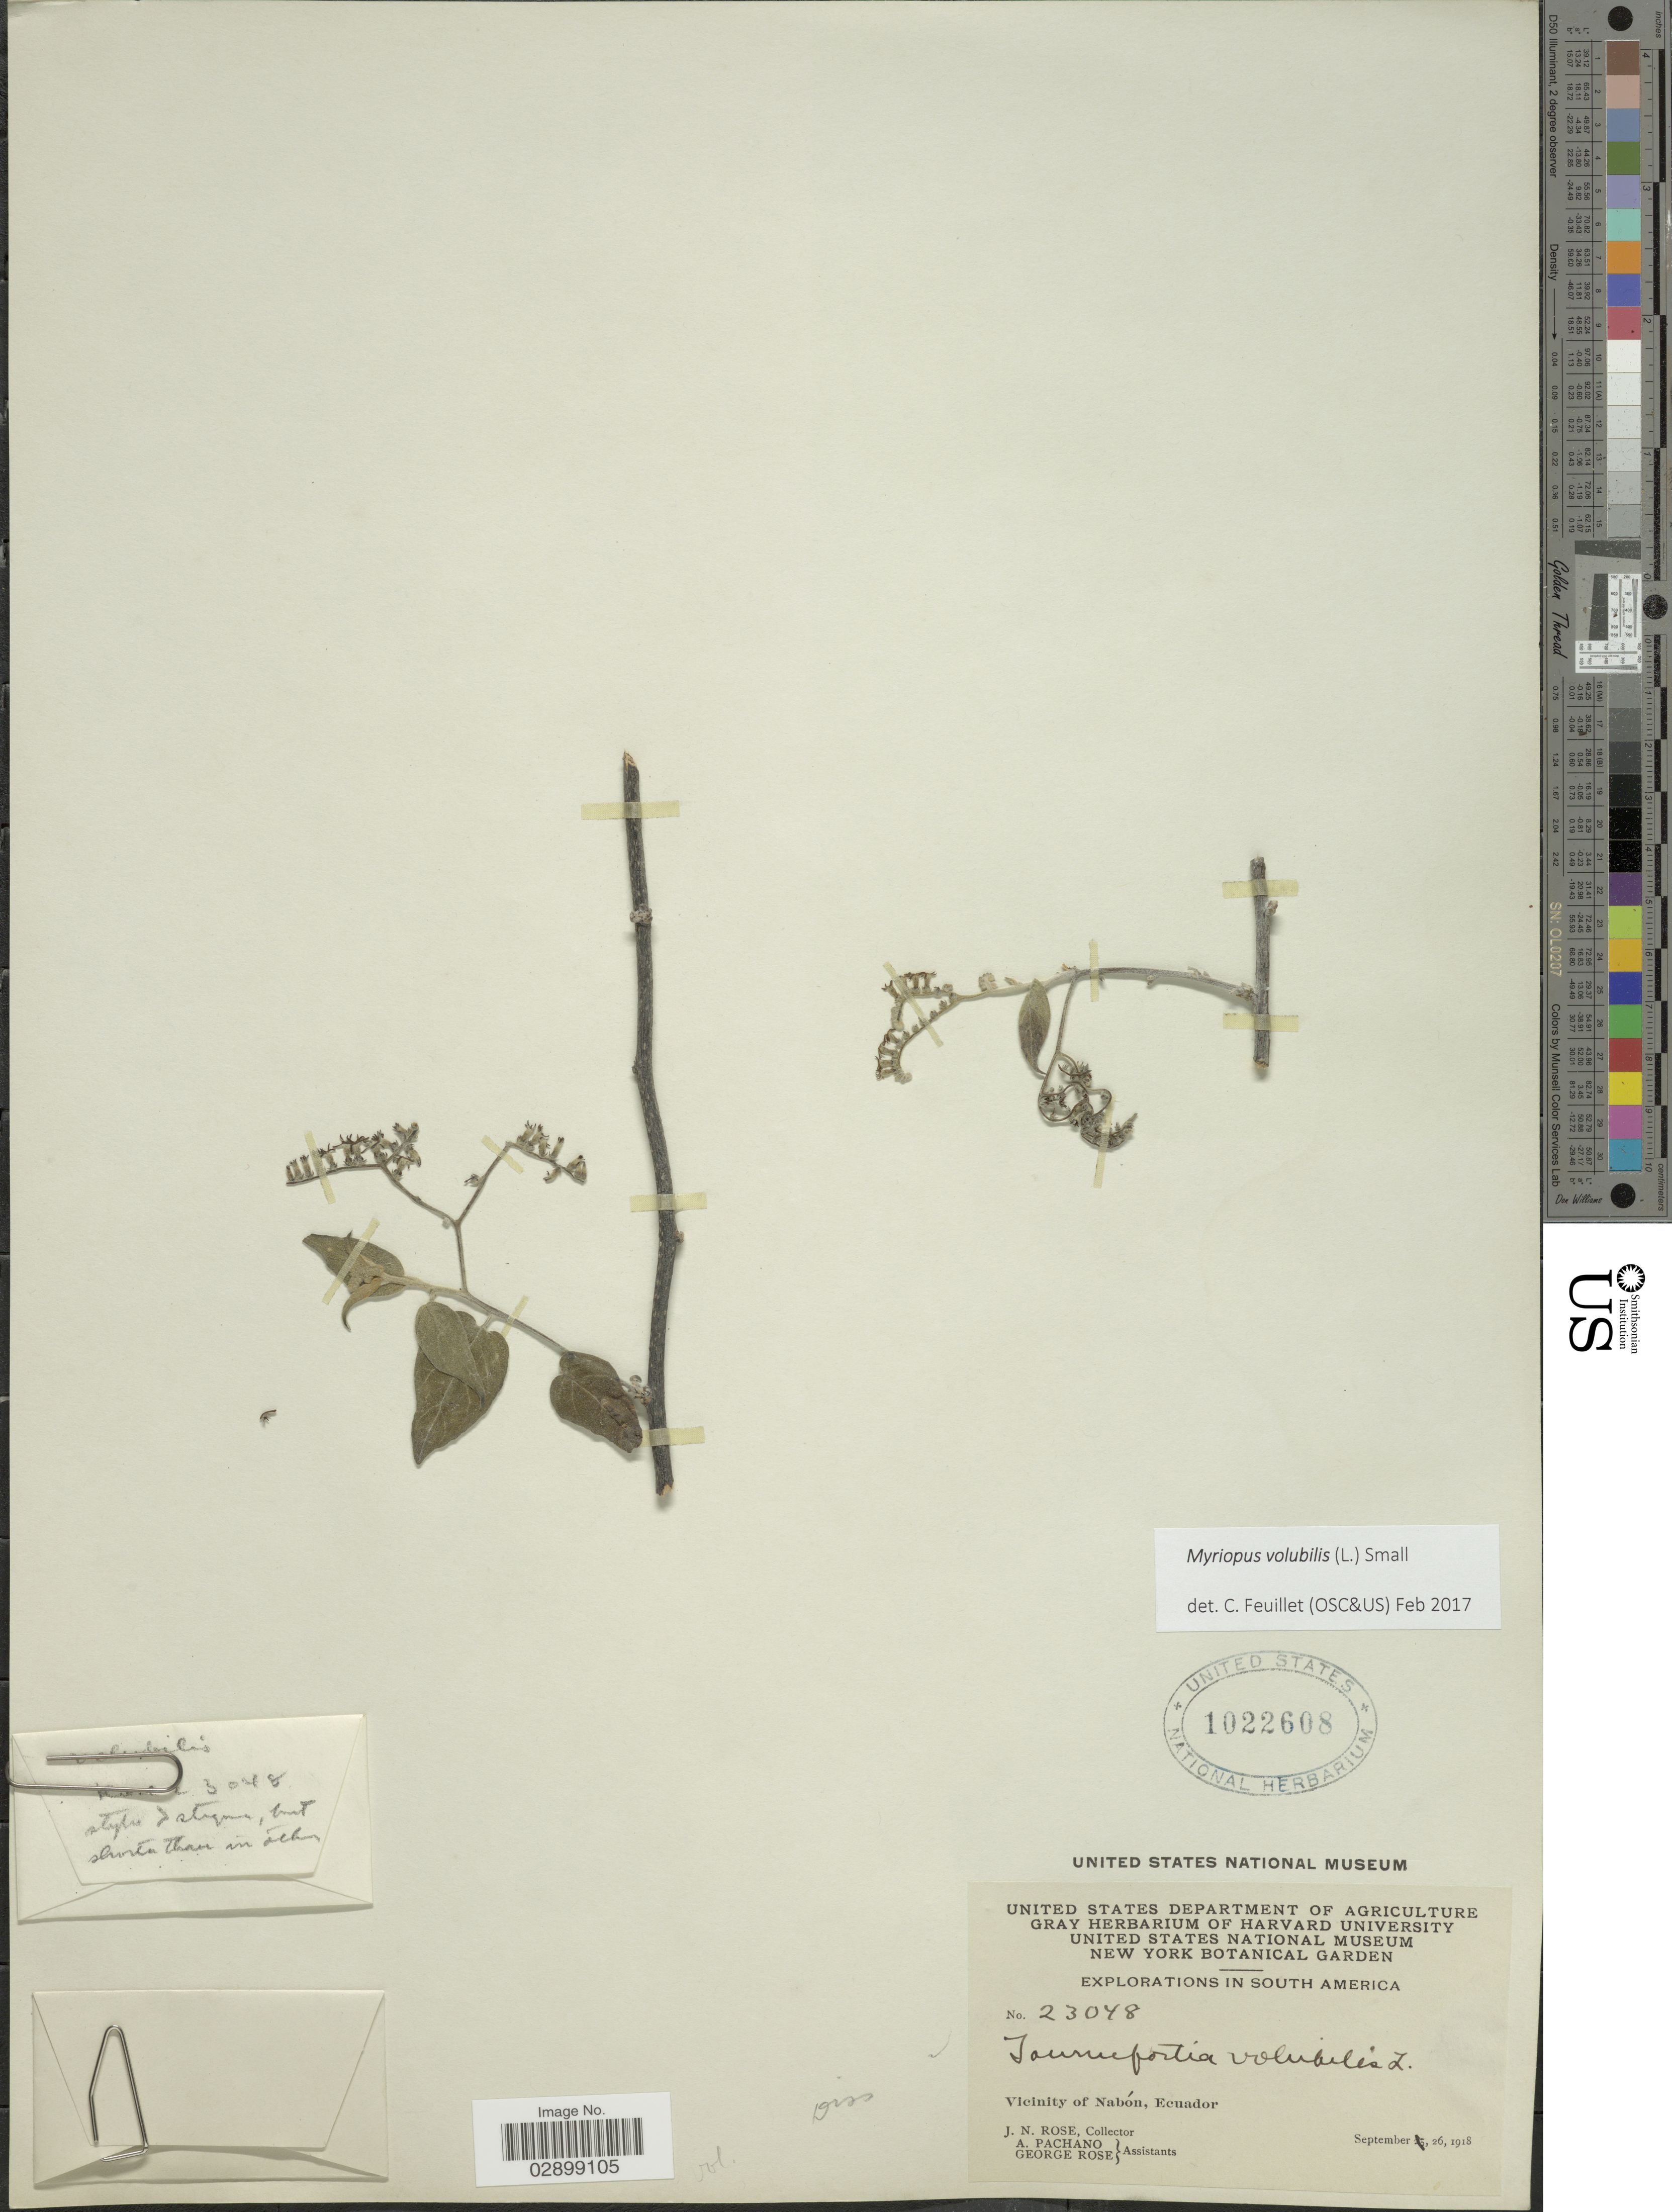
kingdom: Plantae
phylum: Tracheophyta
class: Magnoliopsida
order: Boraginales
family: Heliotropiaceae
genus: Myriopus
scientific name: Myriopus volubilis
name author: (L.) Small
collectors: J. N. Rose, A. Pachano & G. Rose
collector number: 23048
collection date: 1918-09-26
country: Ecuador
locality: Vicinity of Nabón.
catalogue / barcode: US 1022608